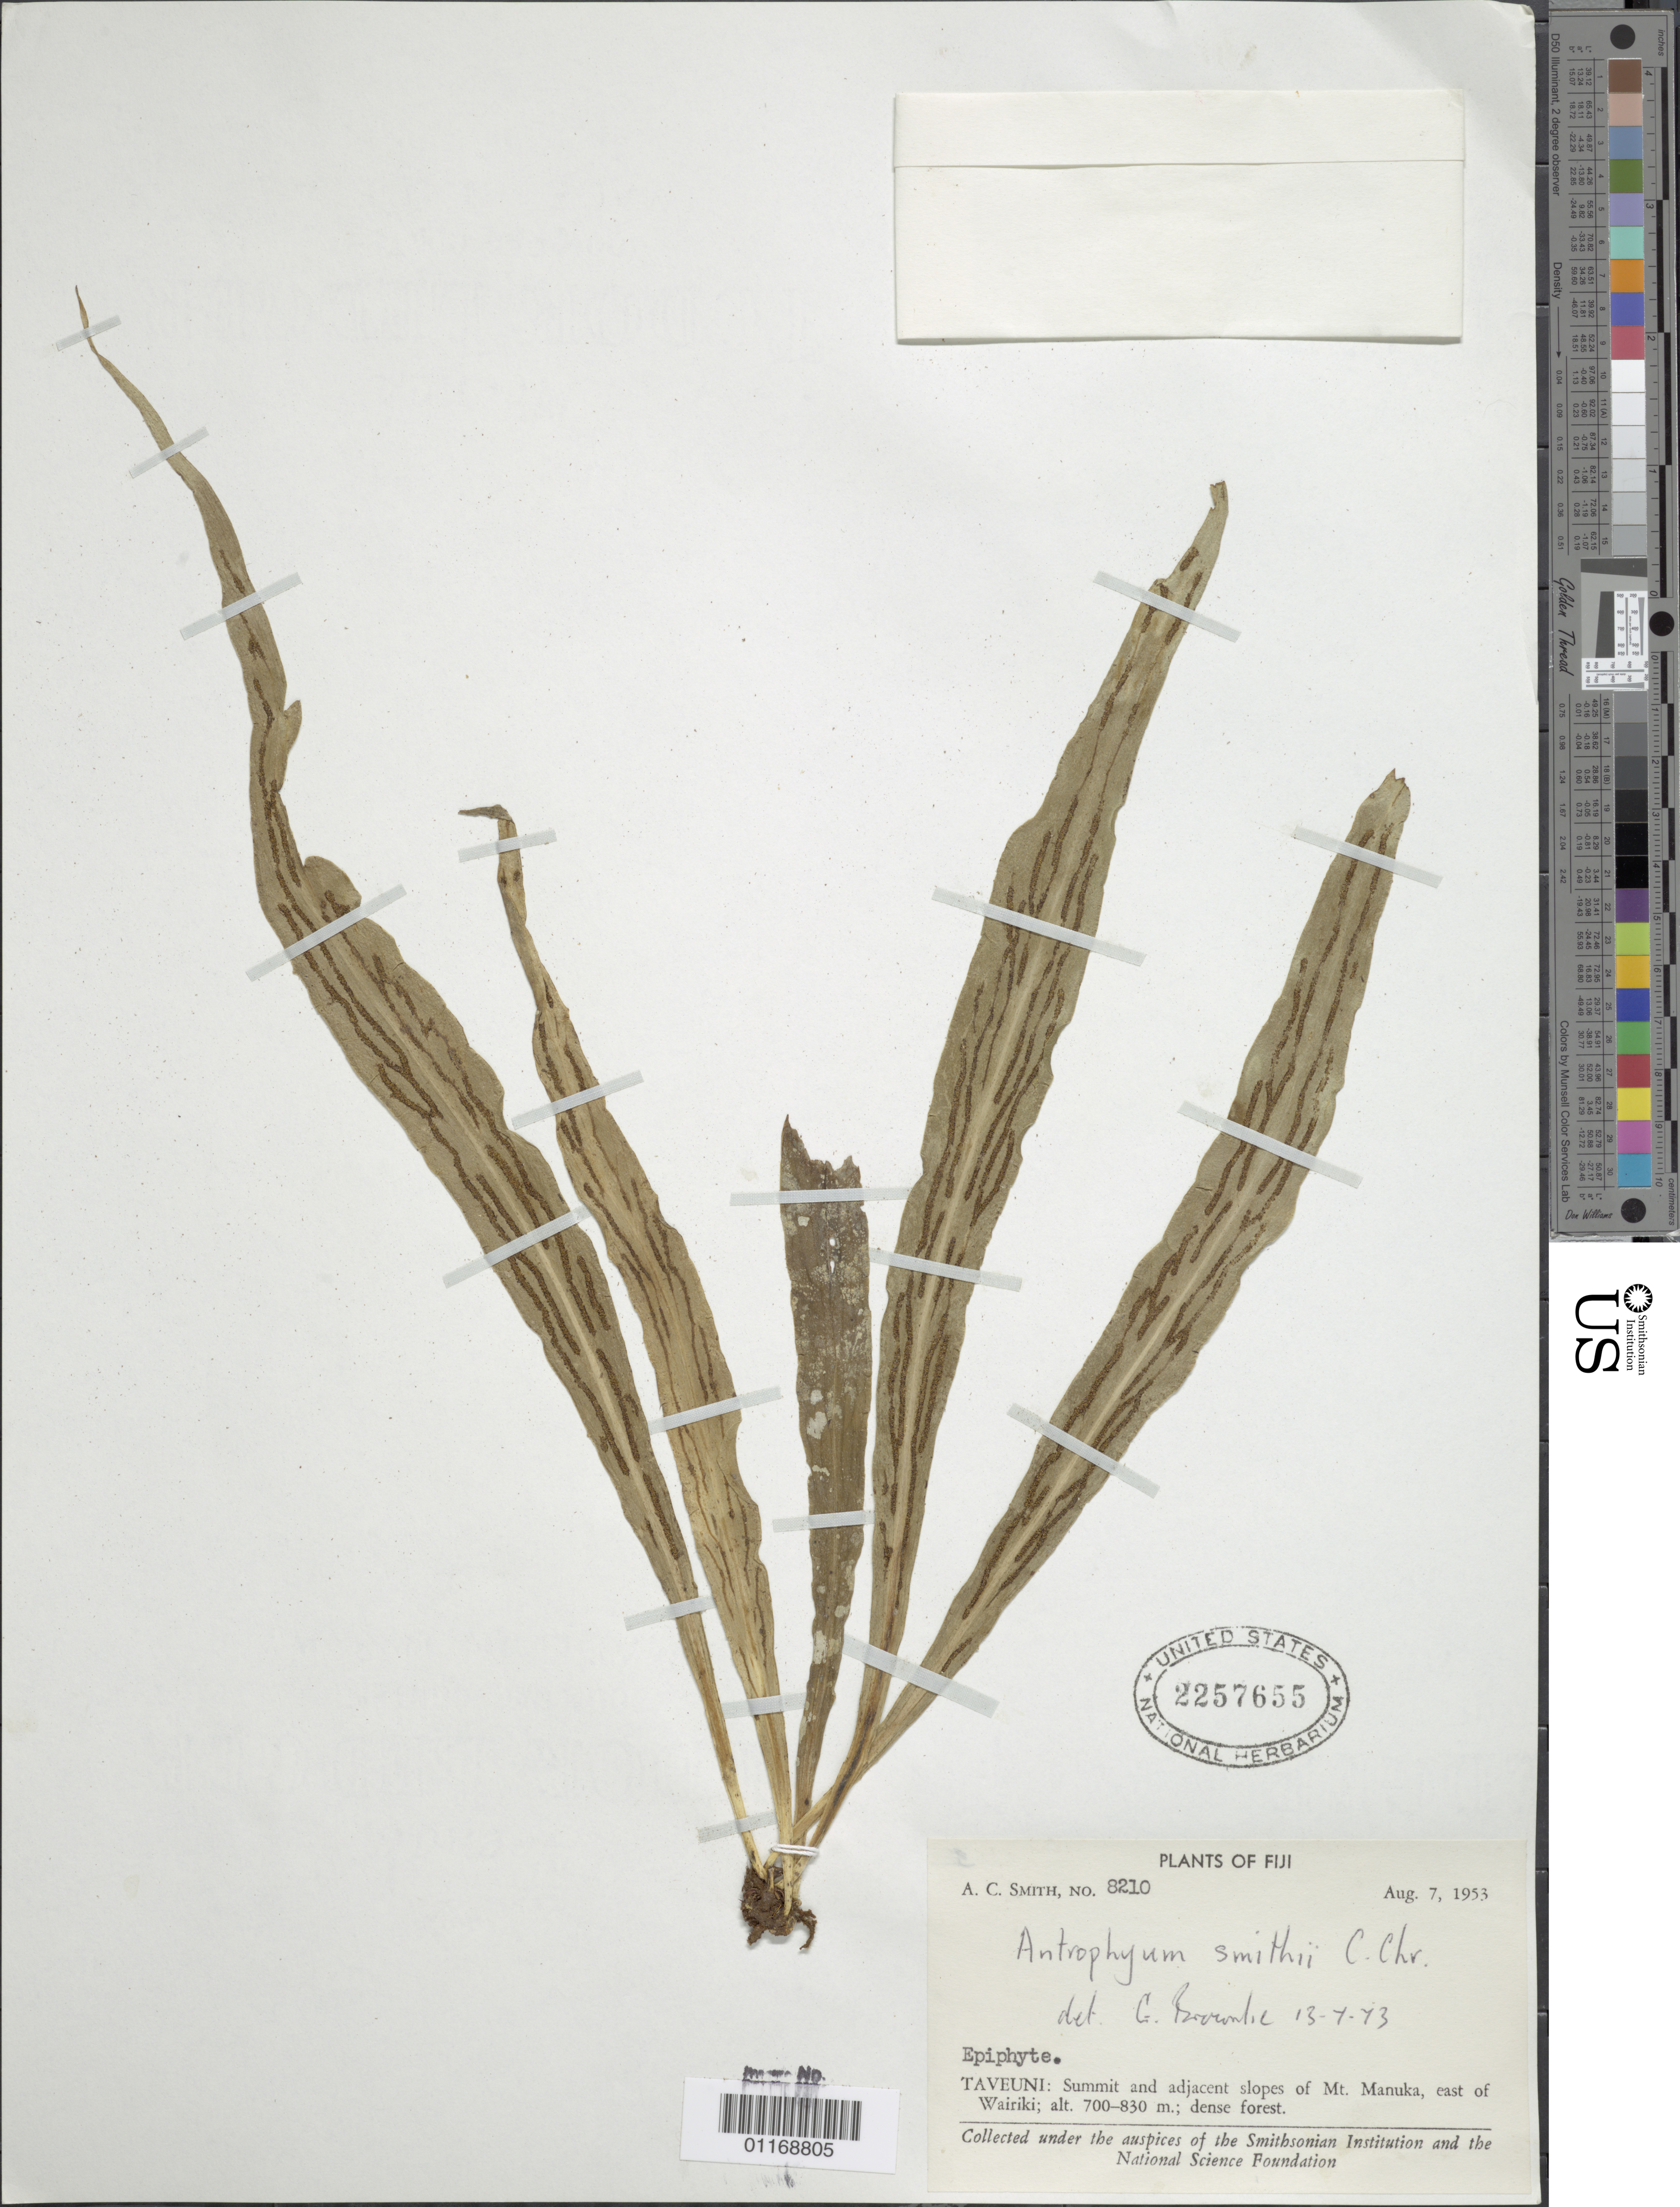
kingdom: Plantae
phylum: Tracheophyta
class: Polypodiopsida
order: Polypodiales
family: Pteridaceae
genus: Antrophyum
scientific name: Antrophyum smithii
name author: C. Chr.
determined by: Brownlie, G.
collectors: A. C. Smith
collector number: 8210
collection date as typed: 07 Aug 1953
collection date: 1953-08-07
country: Fiji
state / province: Northern Division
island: Taveuni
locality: Summit and adjacent slopes of mt manuka, e of wairiki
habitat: Dense forest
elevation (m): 700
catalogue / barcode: US 2257655